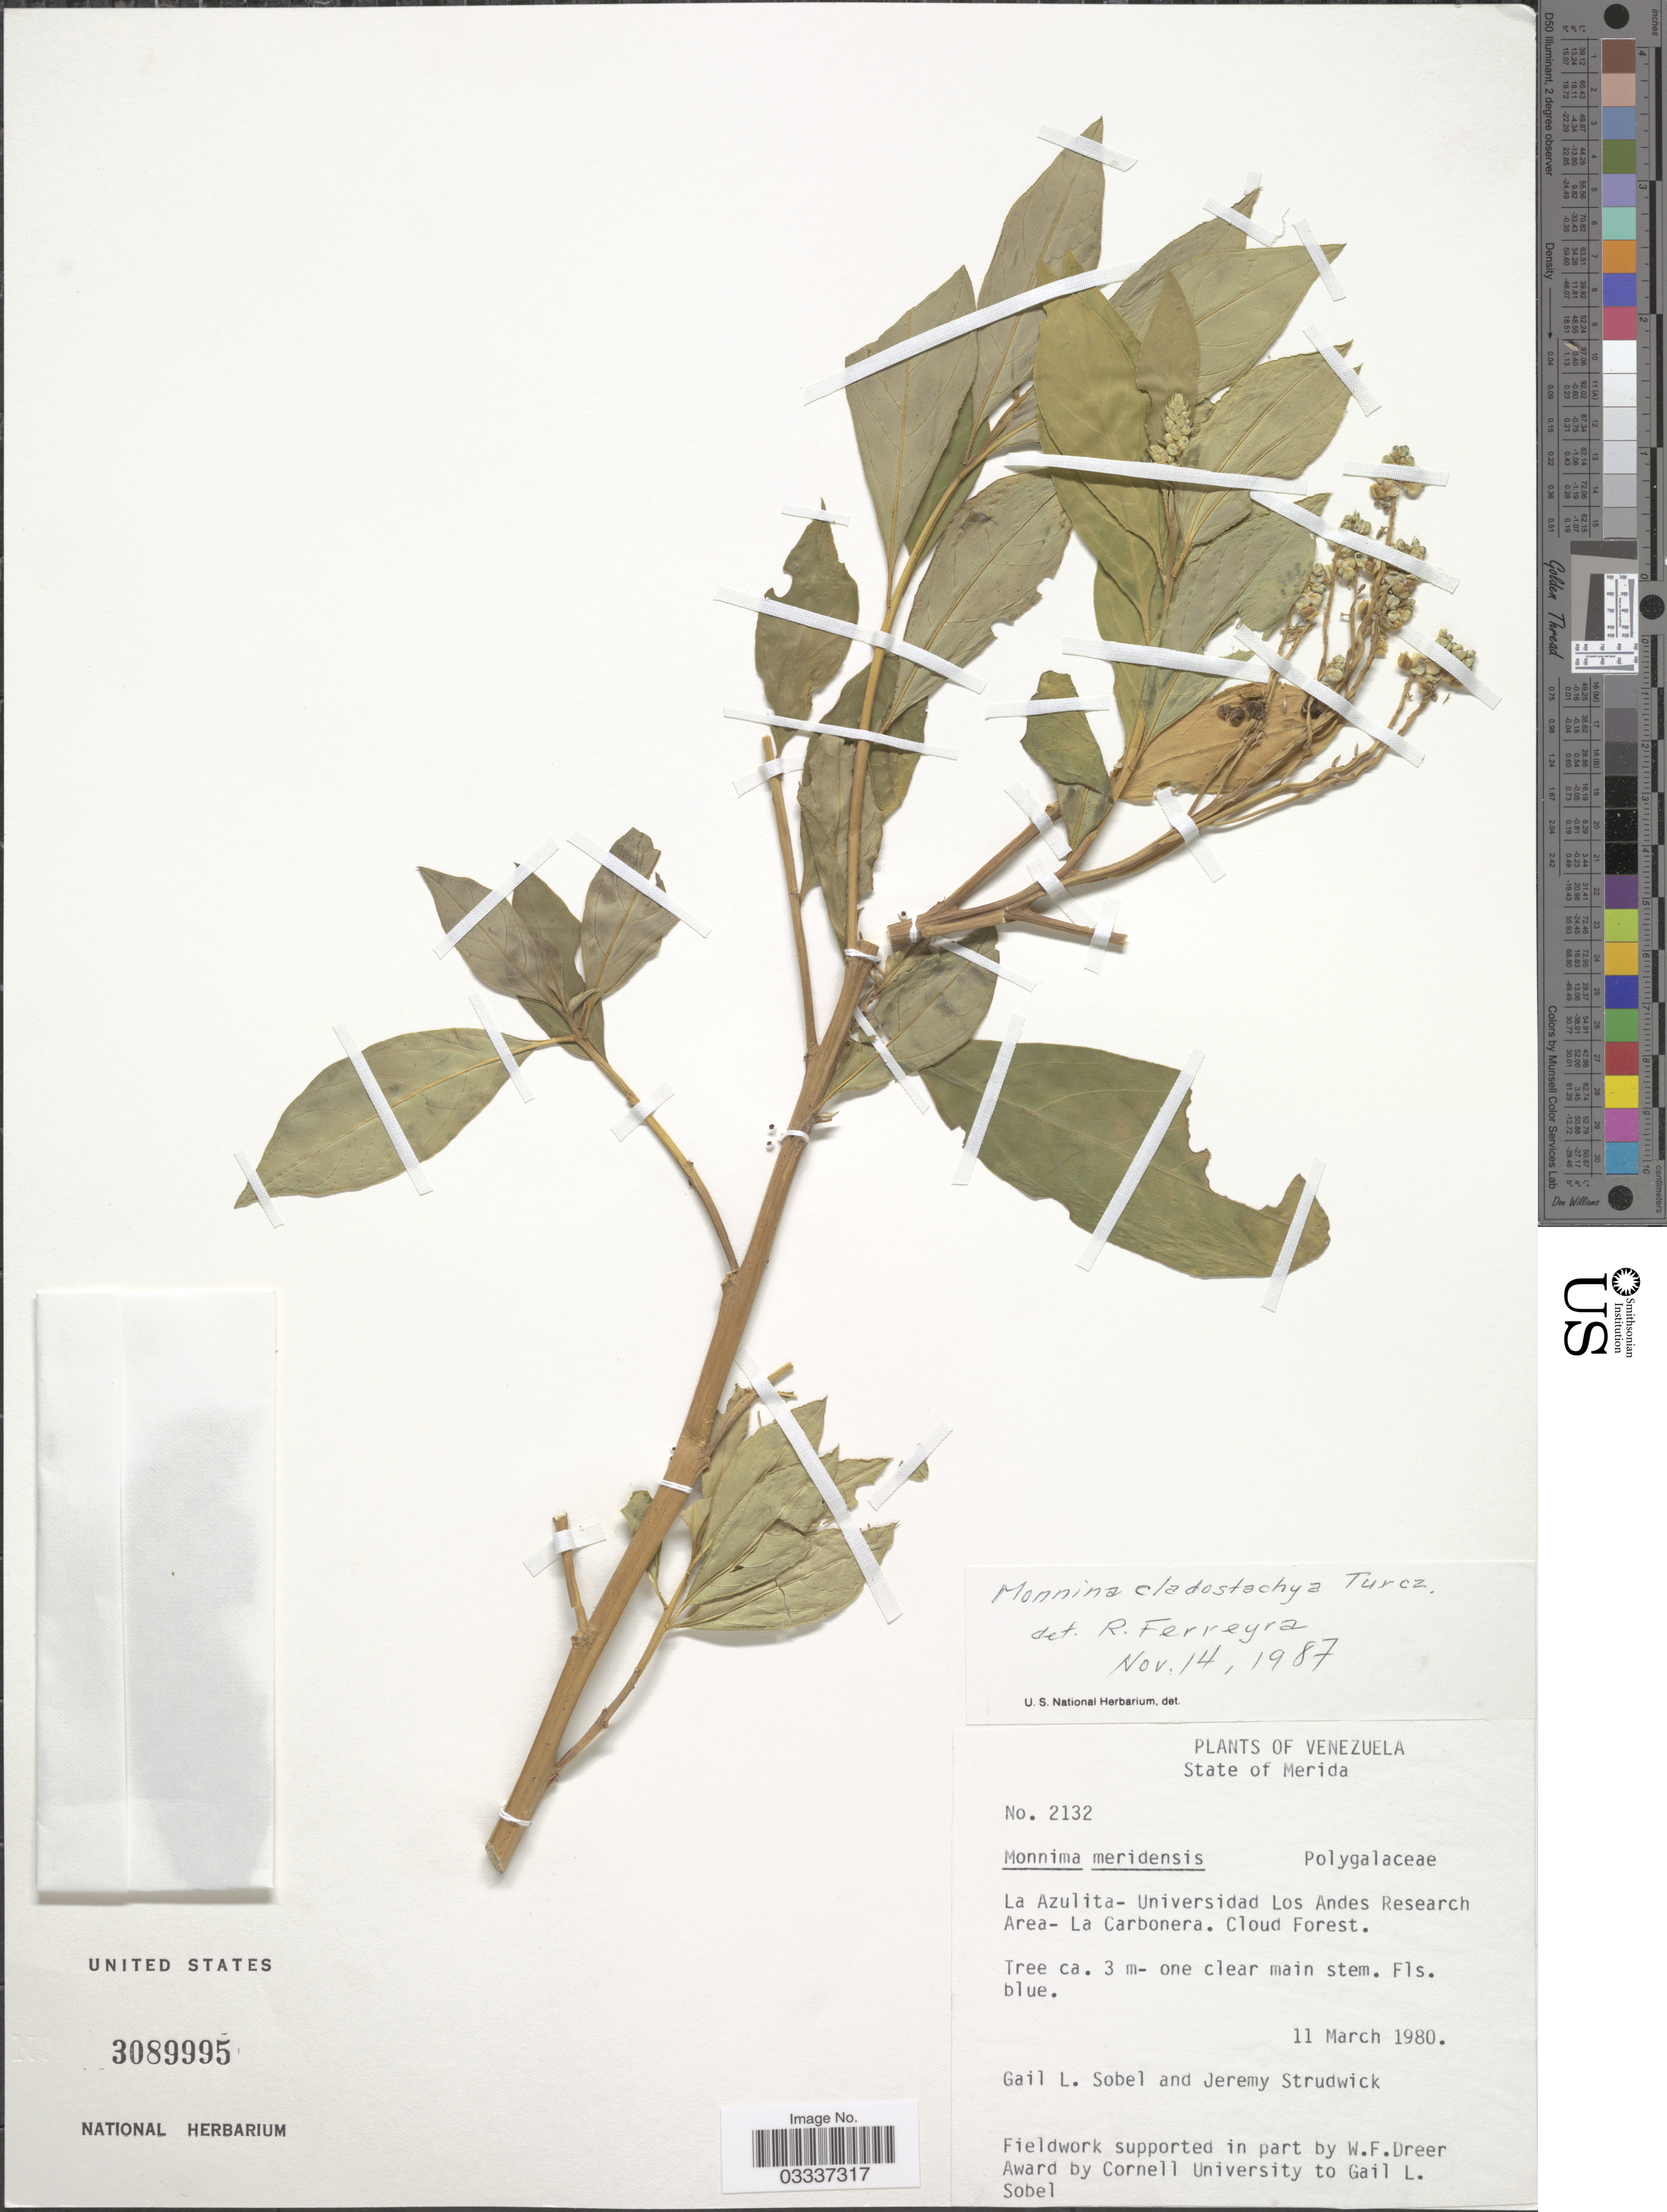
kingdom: Plantae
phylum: Tracheophyta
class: Magnoliopsida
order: Fabales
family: Polygalaceae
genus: Monnina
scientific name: Monnina cladostachya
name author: Turcz.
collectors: G. L. Sobel & J. J. Strudwick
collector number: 2132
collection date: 1980-03-11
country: Venezuela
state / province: Mérida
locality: La Azulita - Universidad Los Andes Research Area - La Carbonera.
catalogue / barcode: US 3089995